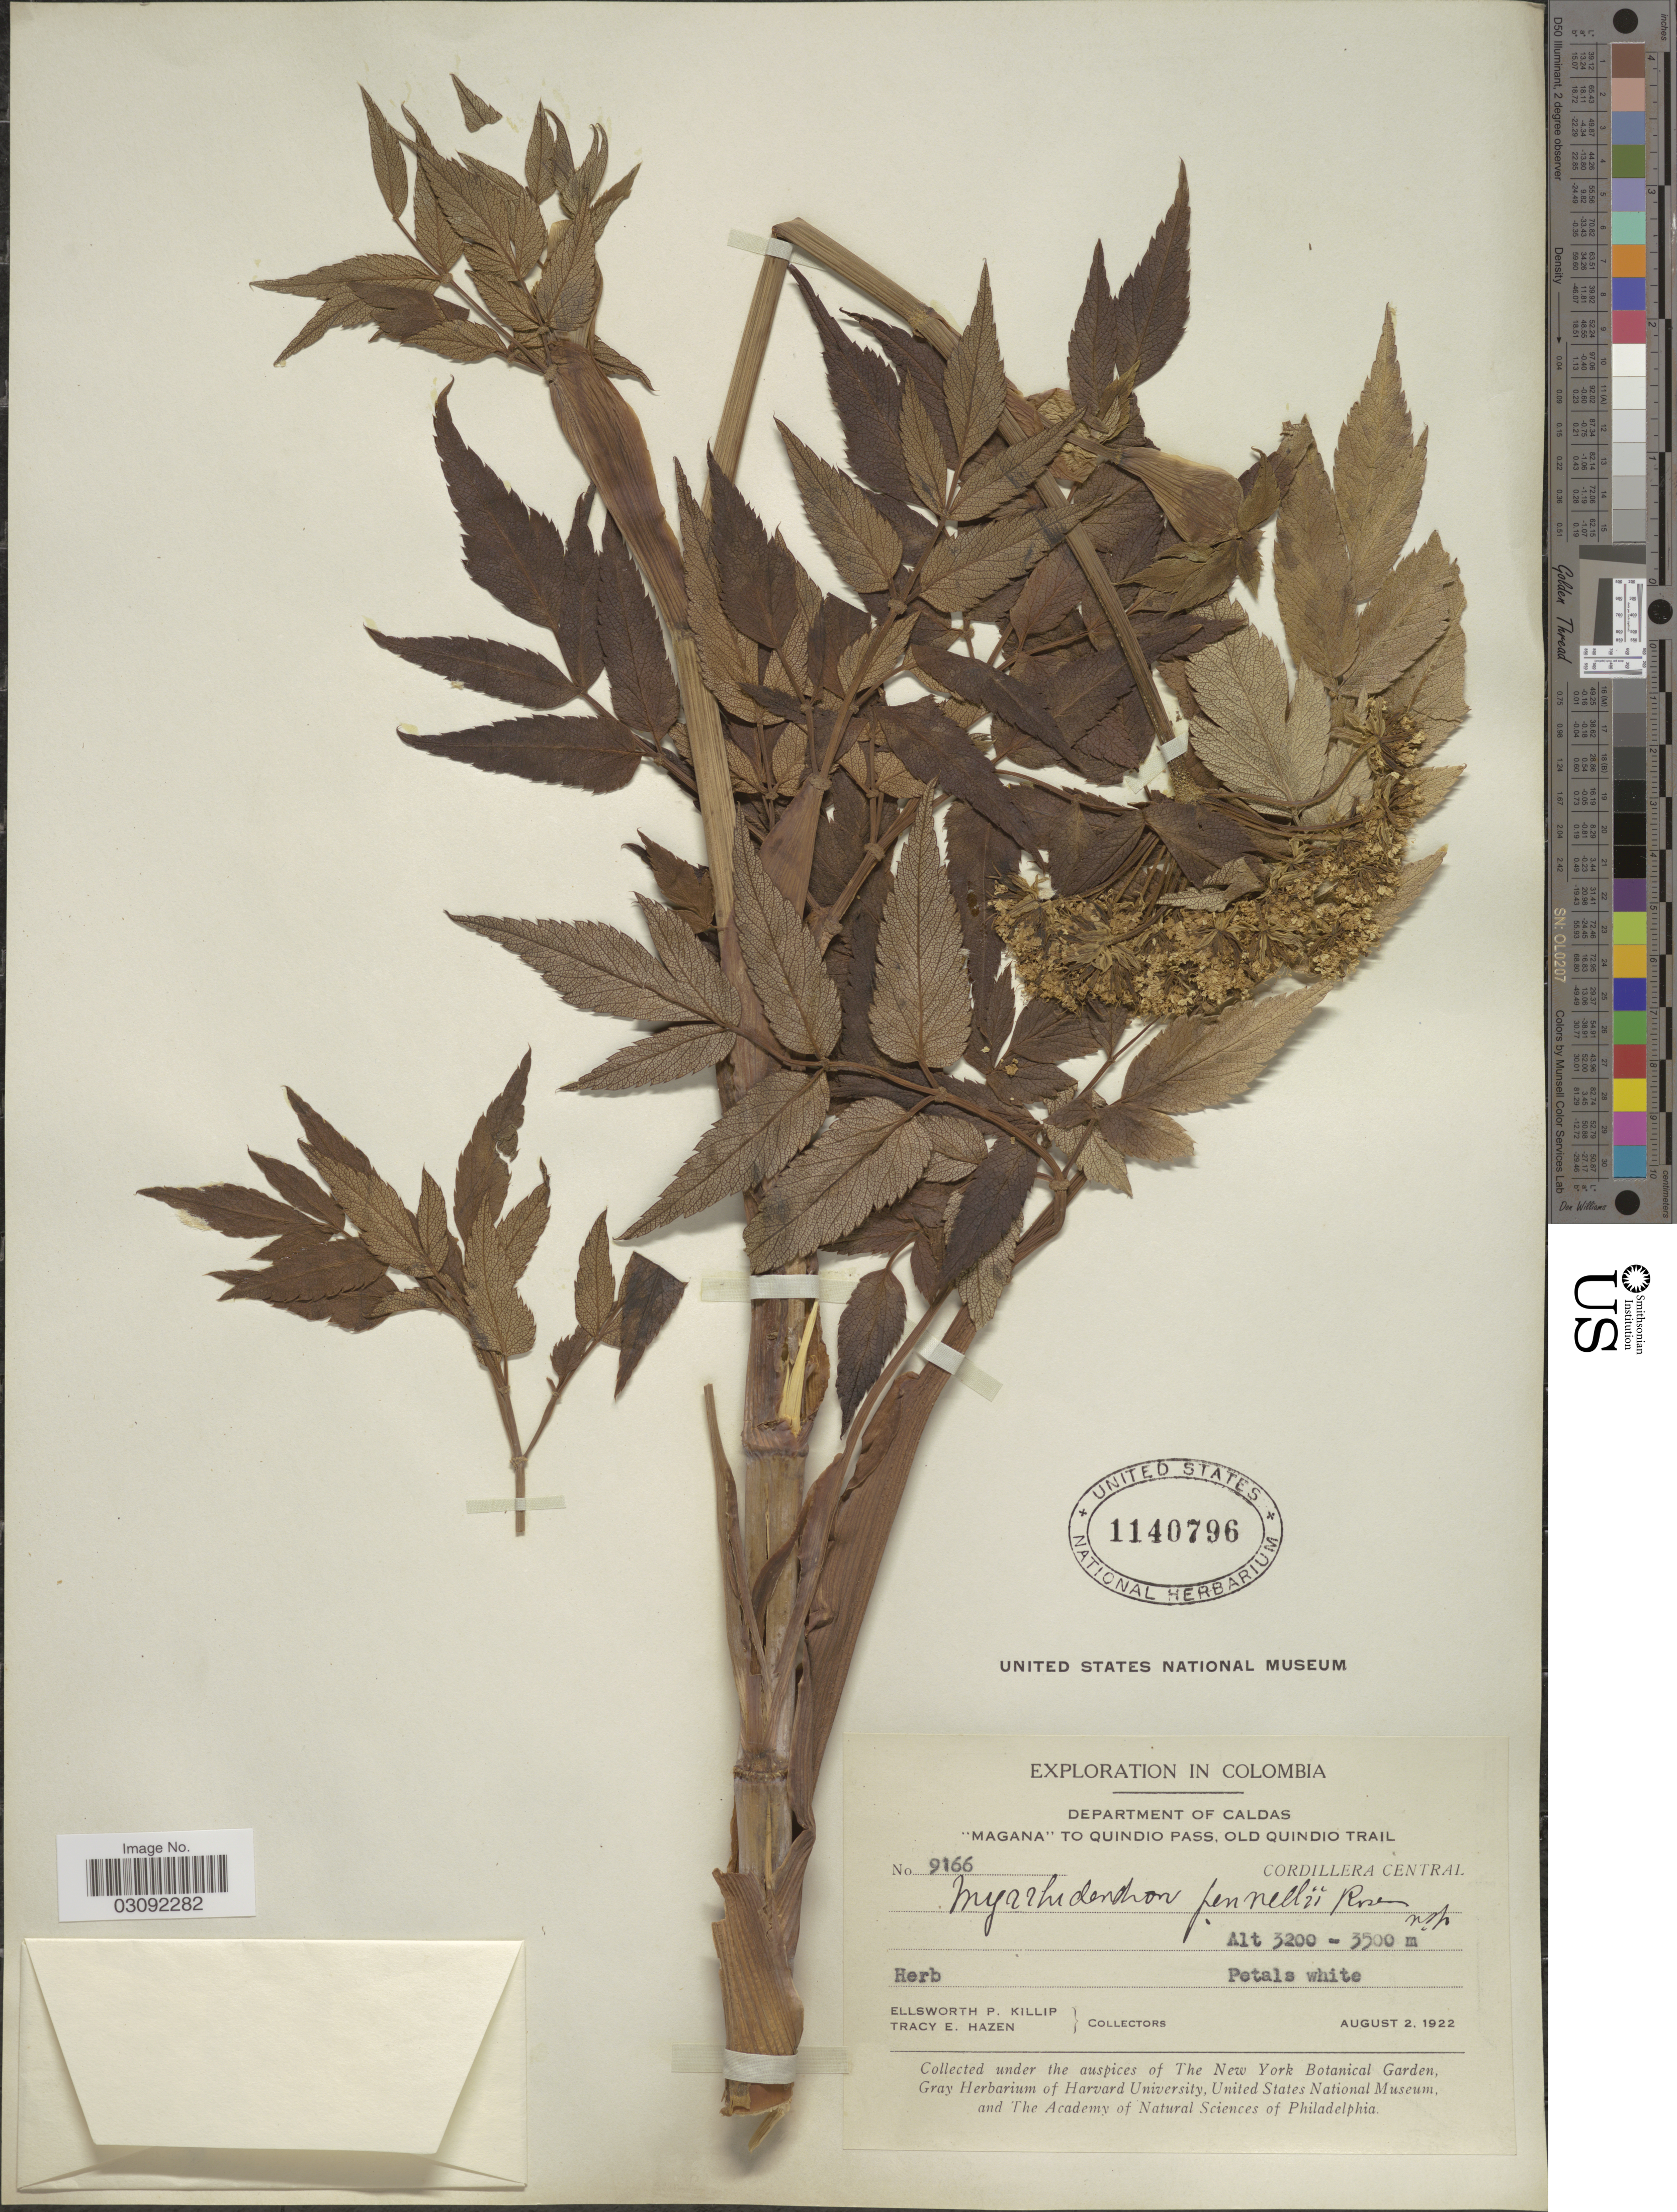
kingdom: Plantae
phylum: Tracheophyta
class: Magnoliopsida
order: Apiales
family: Apiaceae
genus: Myrrhidendron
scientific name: Myrrhidendron glaucescens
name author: (Benth.) J.M. Coult. & Rose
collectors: E. P. Killip & T. E. Hazen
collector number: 9166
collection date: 1922-08-02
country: Colombia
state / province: Caldas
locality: Department of Caldas. "Magana" to Quindio Pass, Old Quindio Trail. Cordillera Central.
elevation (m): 3200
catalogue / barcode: US 1140796